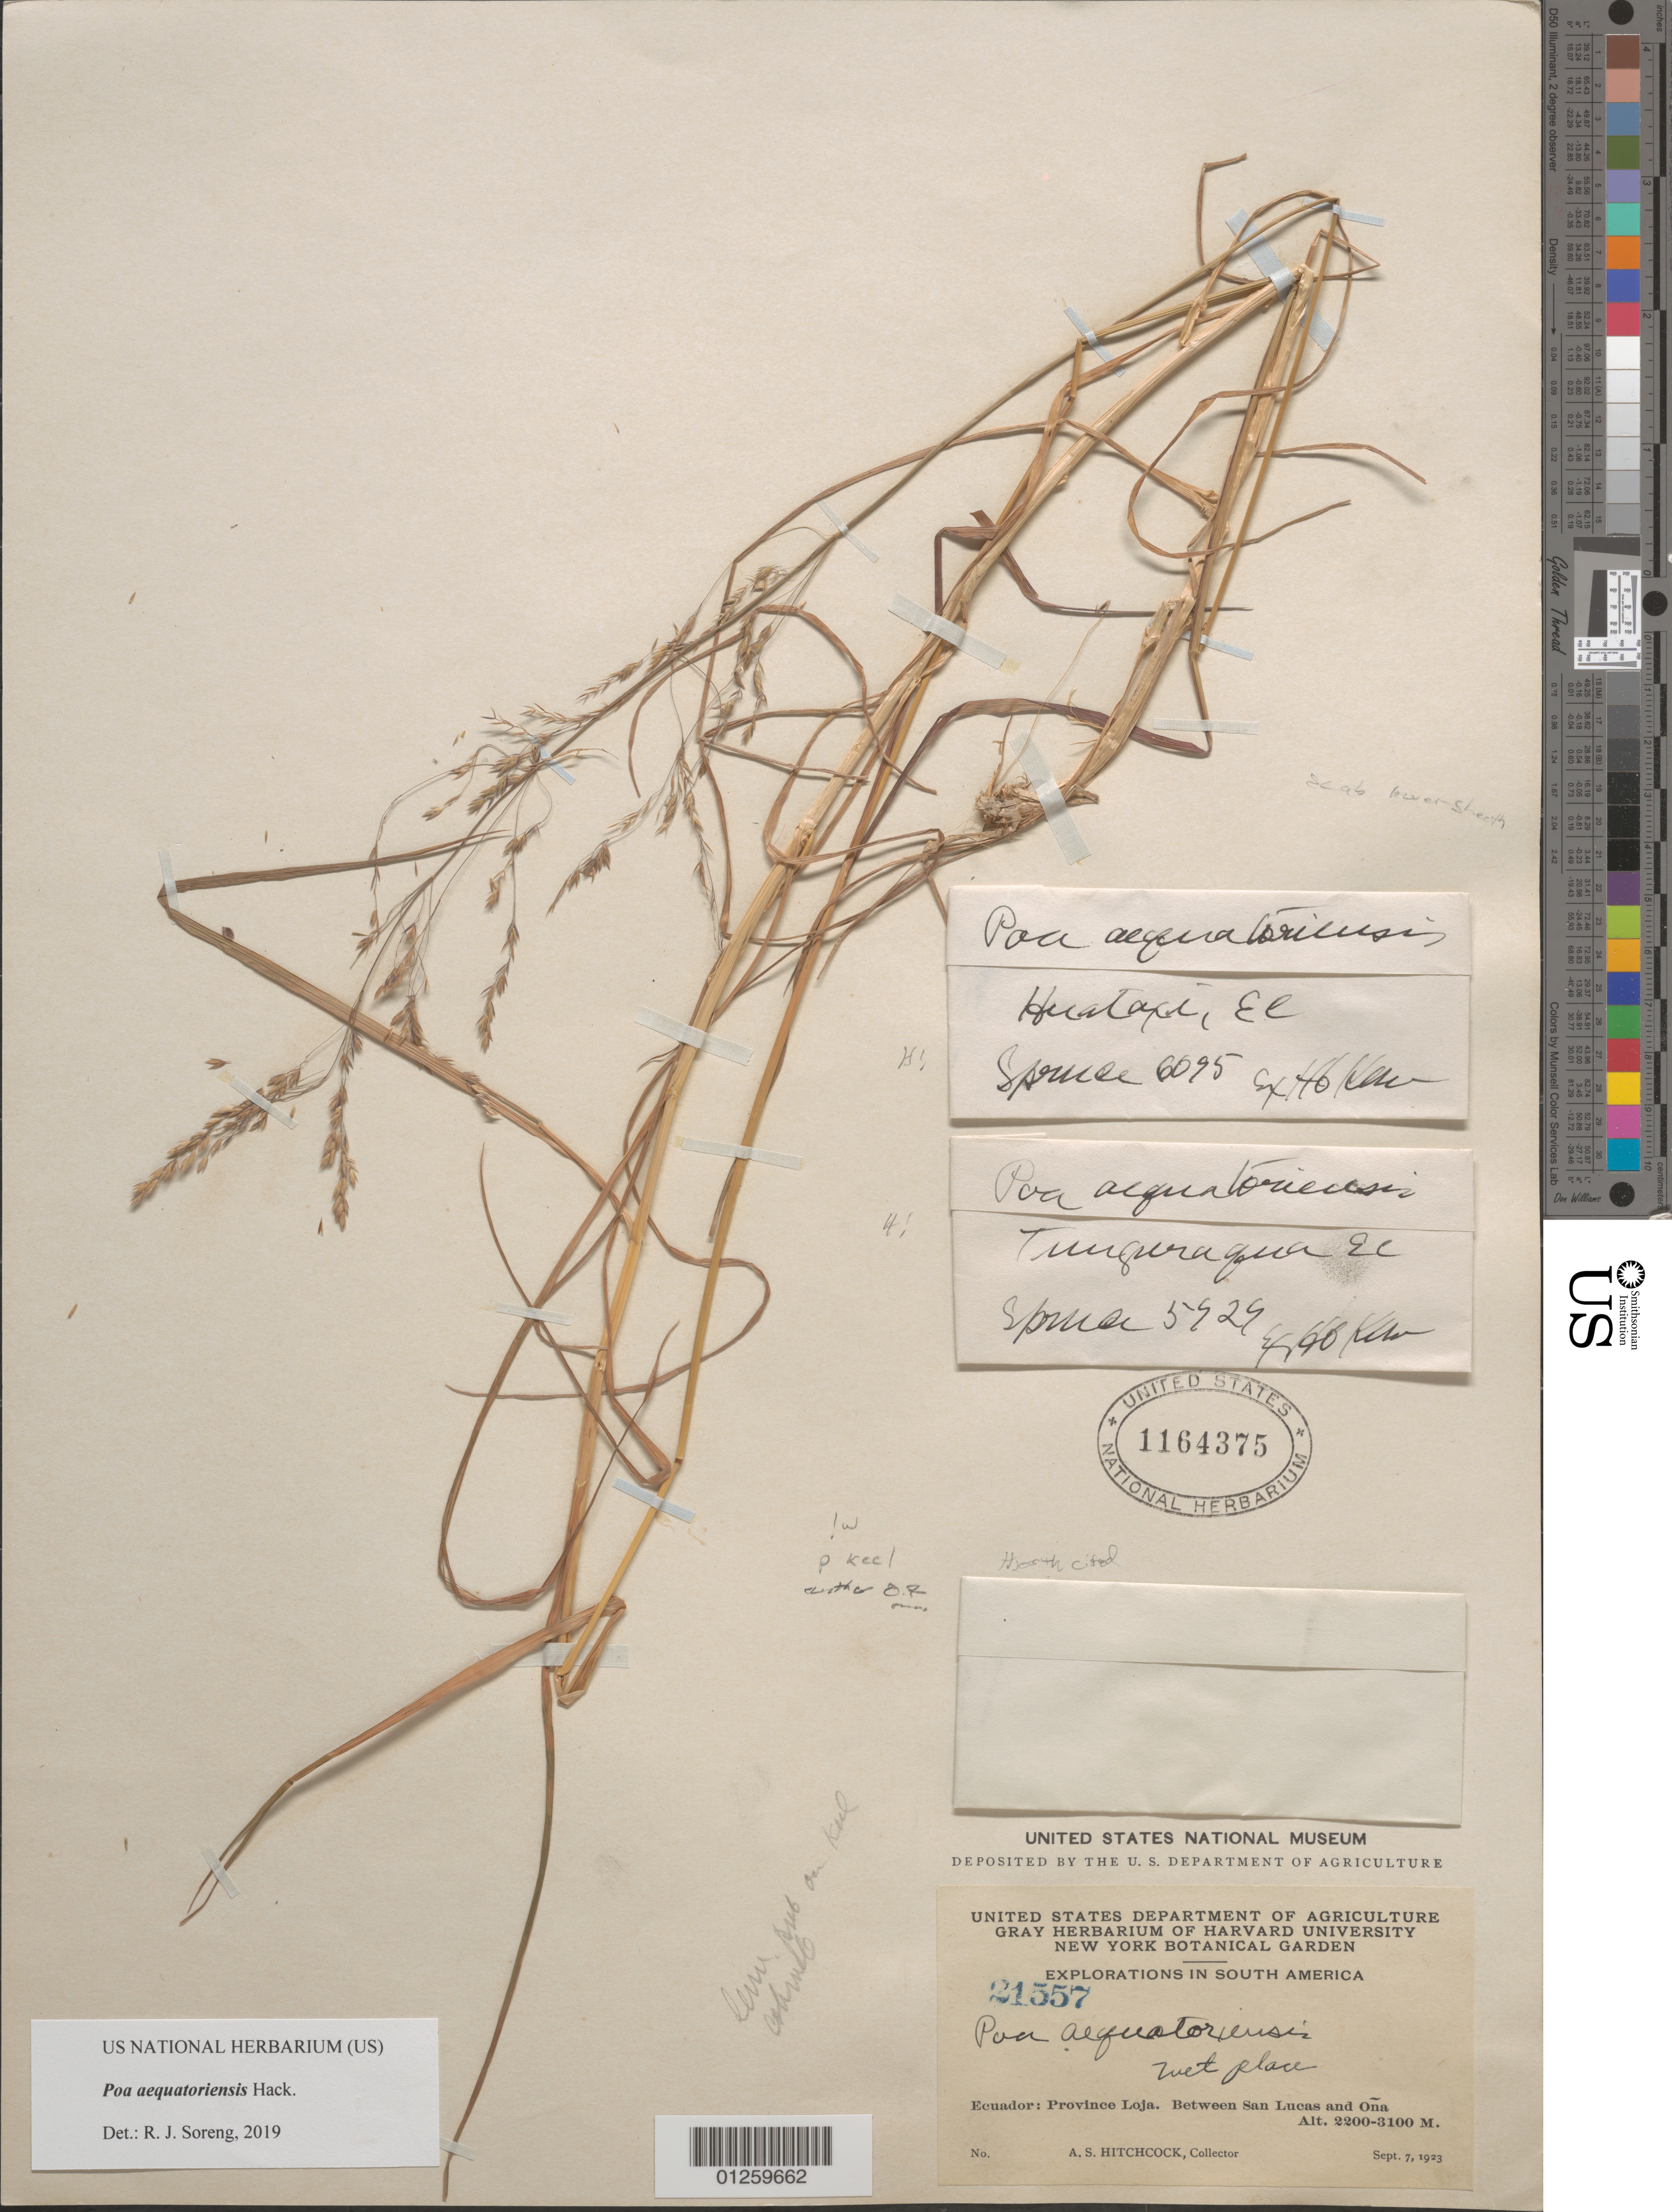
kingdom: Plantae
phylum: Tracheophyta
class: Liliopsida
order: Poales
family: Poaceae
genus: Poa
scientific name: Poa aequatoriensis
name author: Hack.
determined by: Soreng, Robert J., Research Associate (BOT), Smithsonian Institution - National Museum of Natural History (UNITED STATES)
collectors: A. S. Hitchcock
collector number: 21557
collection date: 1923-09-07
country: Ecuador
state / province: Loja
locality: Between San Lucas and Ona.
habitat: wet place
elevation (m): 2200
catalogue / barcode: US 1164375